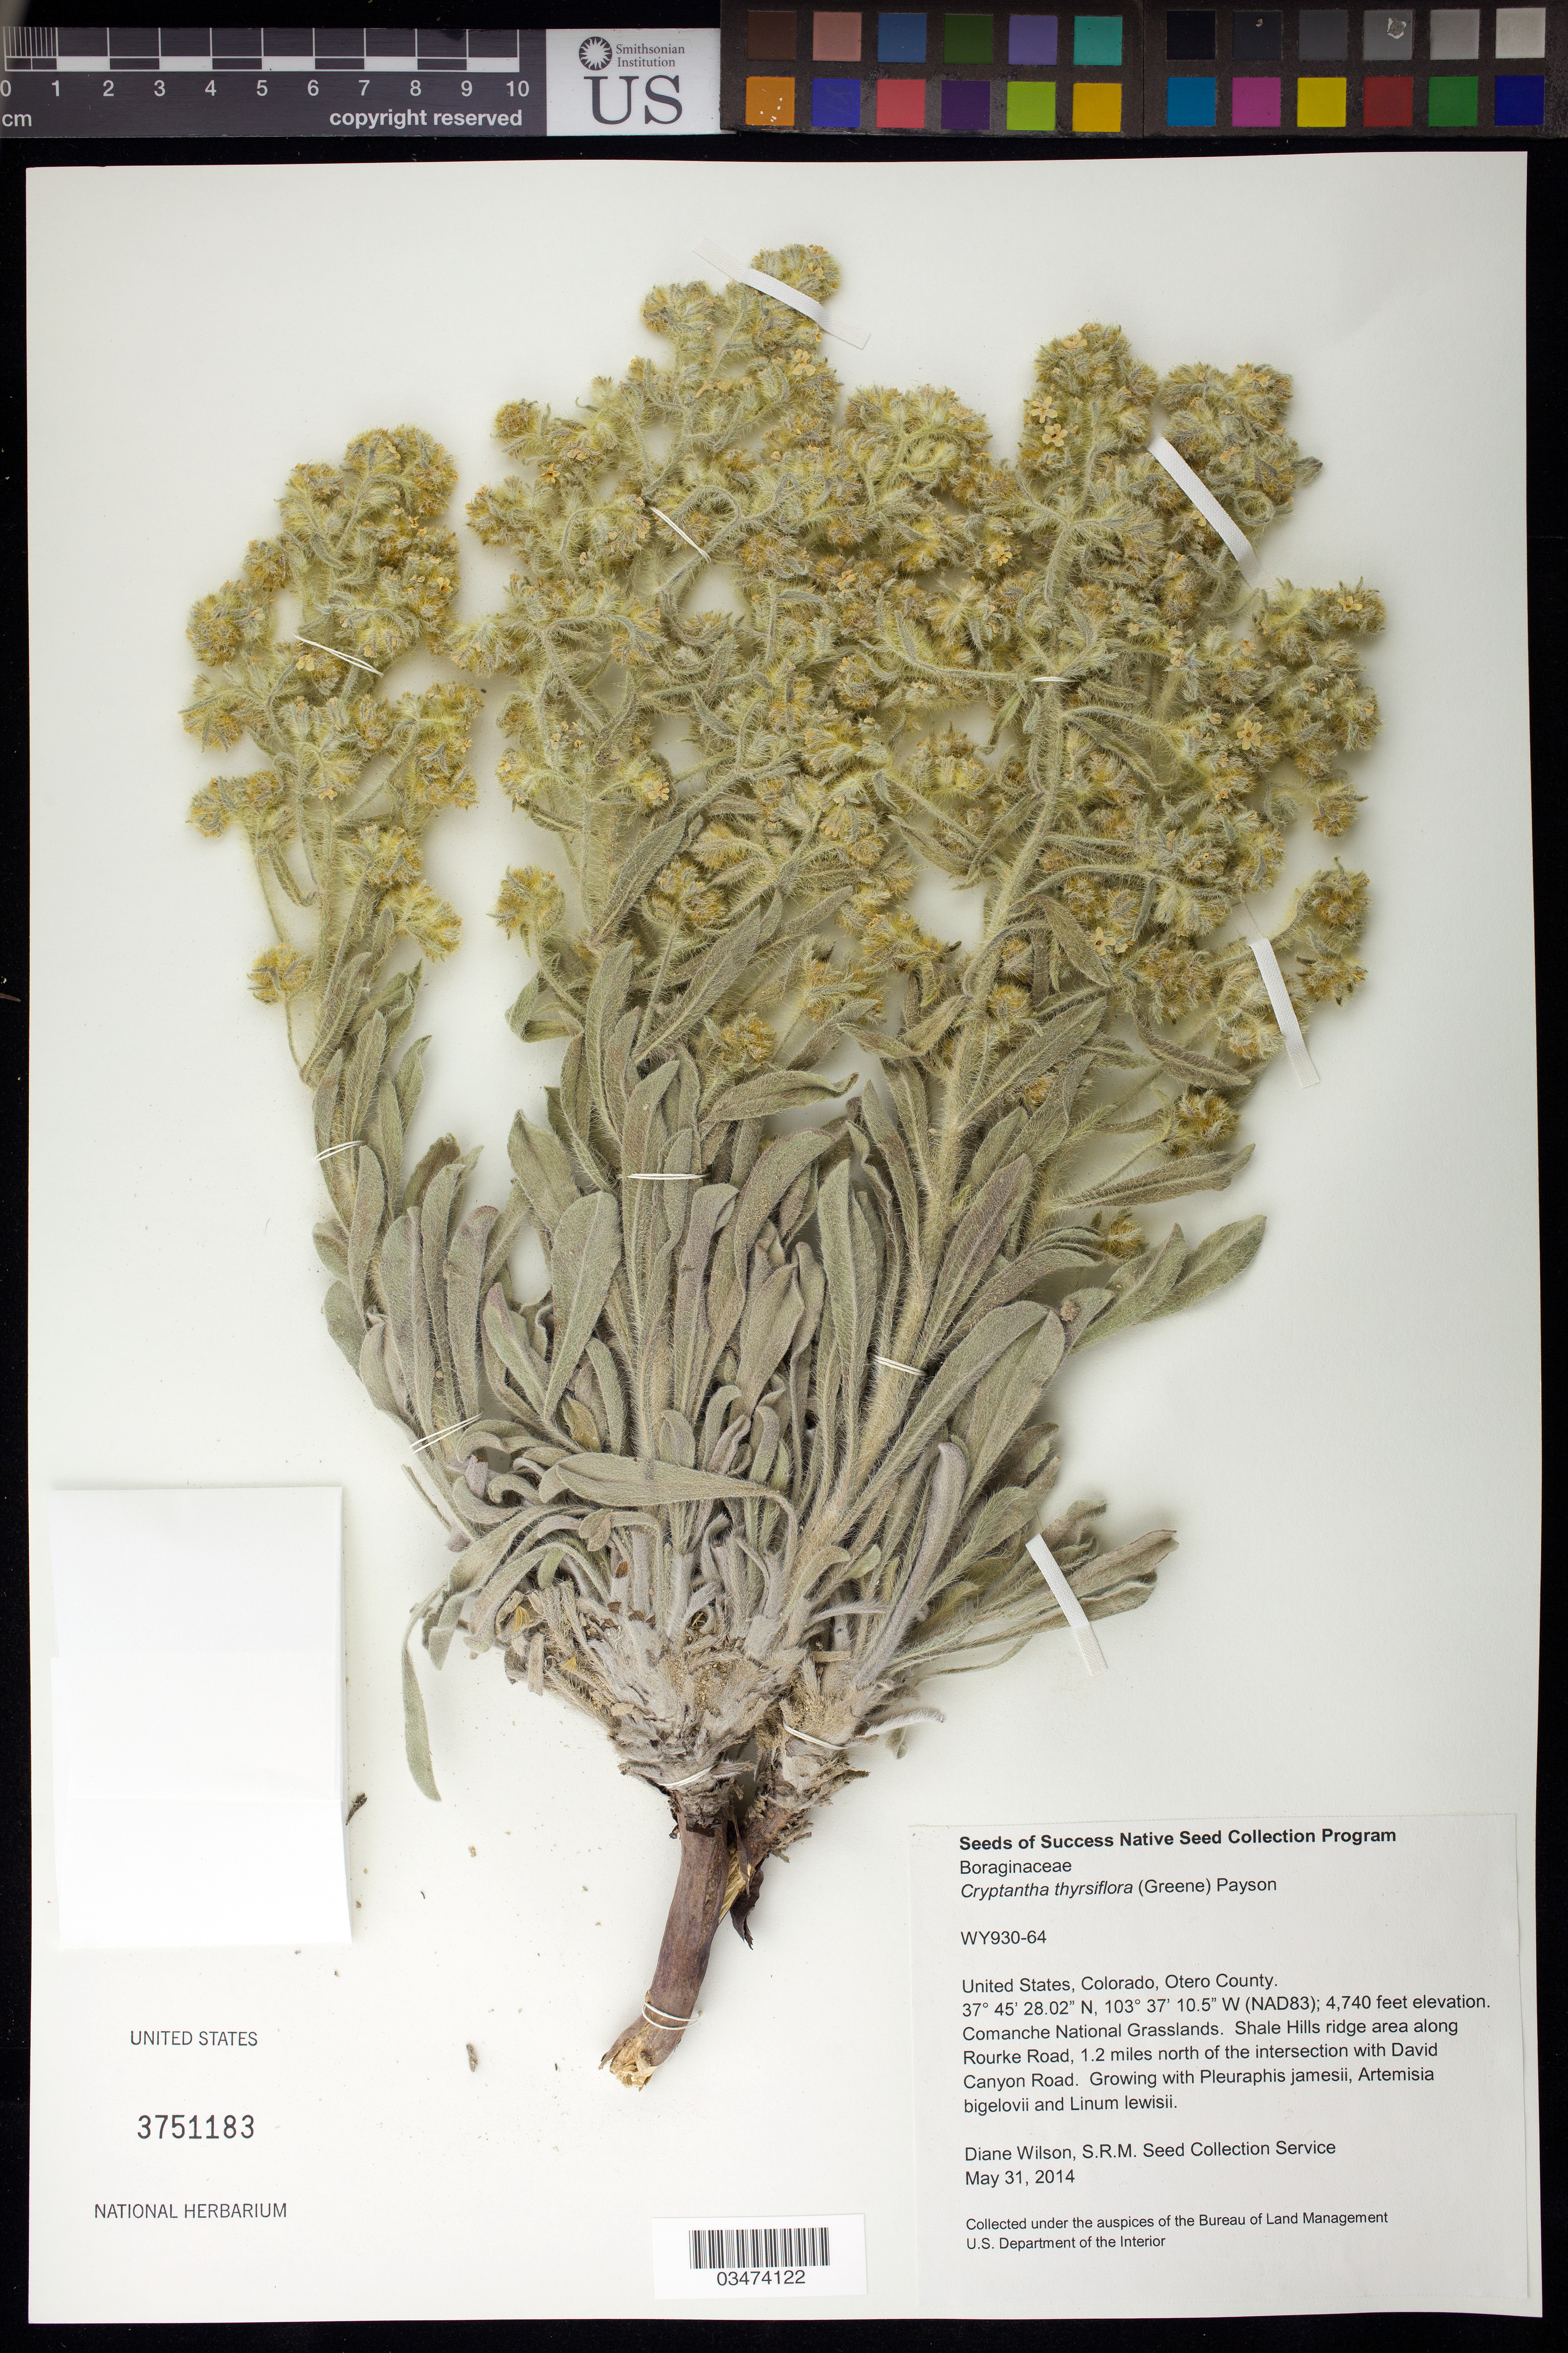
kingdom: Plantae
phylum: Tracheophyta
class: Magnoliopsida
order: Boraginales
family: Boraginaceae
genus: Cryptantha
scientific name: Cryptantha thyrsiflora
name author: (Greene) Payson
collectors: D. Wilson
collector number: WY930-64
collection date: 2014-05-31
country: United States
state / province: Colorado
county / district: Otero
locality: Comanche National Grasslands. Shale Hills ridge area along Rourke Rd, 1.2 miles N of the intersection with David Canyon Rd.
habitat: Growing with Pleuraphis jamesii, Artemisia bigelovii and Linum lewisii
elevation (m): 1445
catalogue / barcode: US 3751183